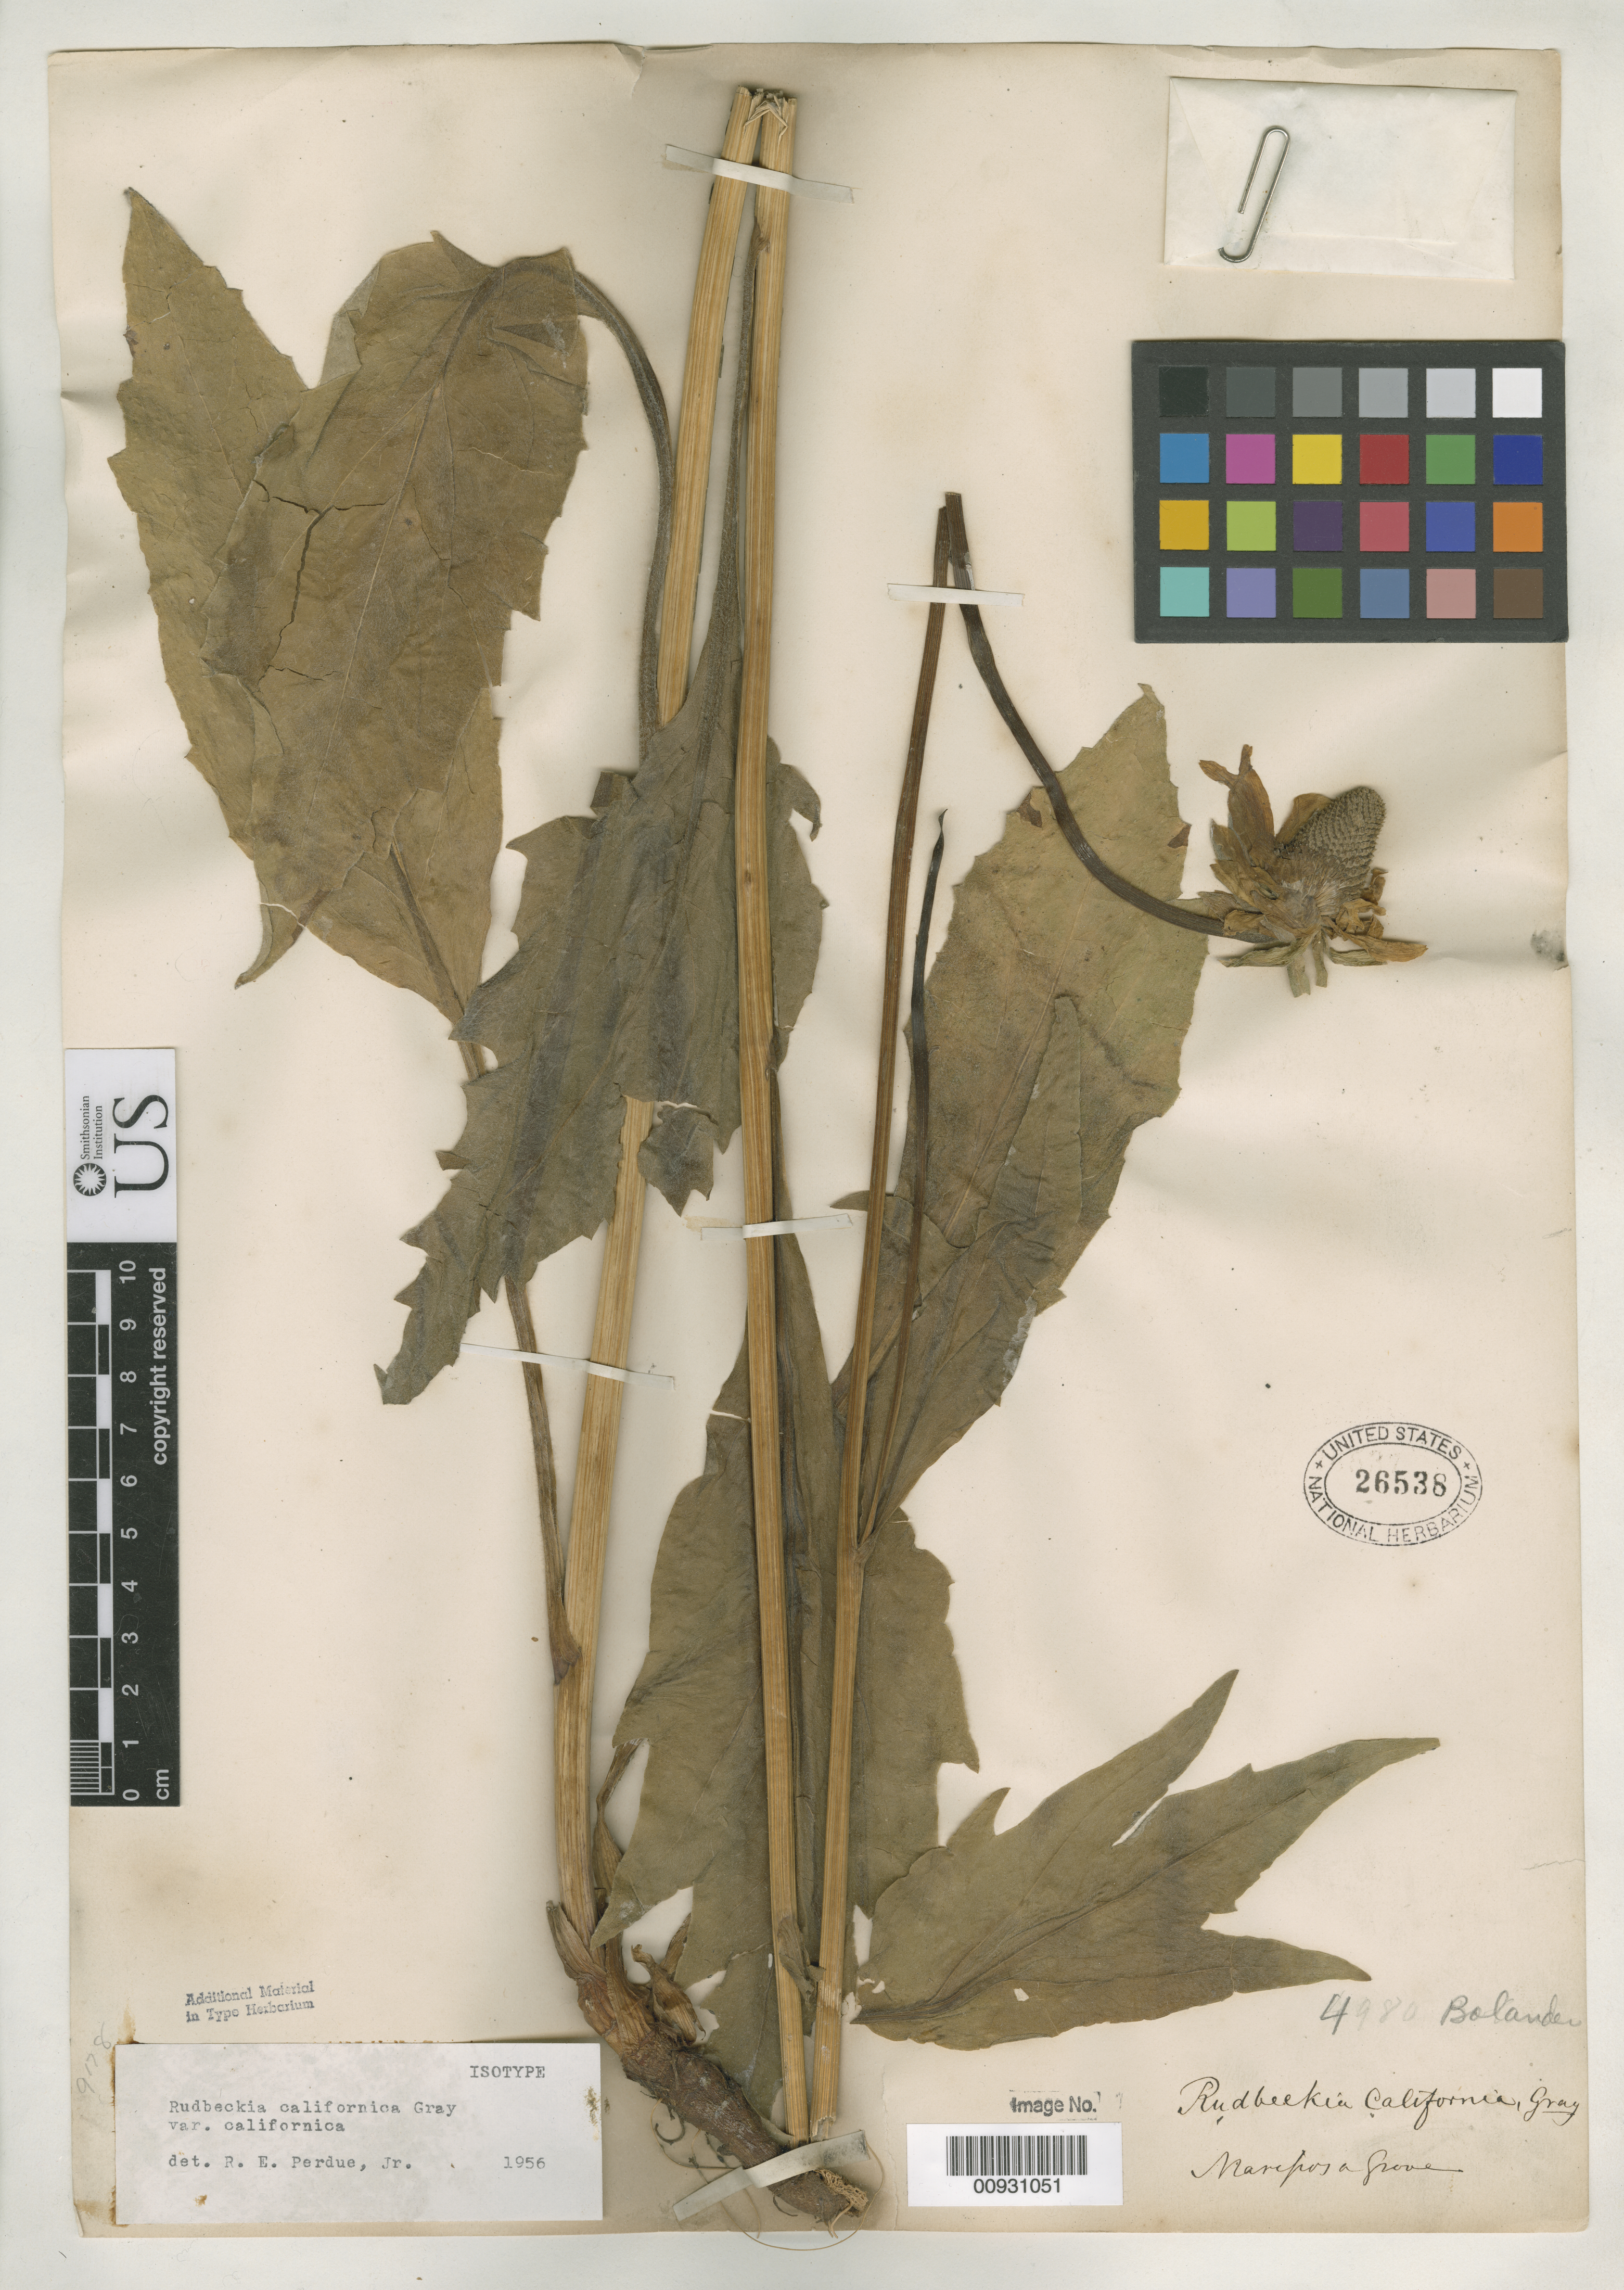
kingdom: Plantae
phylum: Tracheophyta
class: Magnoliopsida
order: Asterales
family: Asteraceae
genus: Rudbeckia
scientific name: Rudbeckia californica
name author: A. Gray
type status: Isotype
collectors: H. Bolander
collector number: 4980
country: United States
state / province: California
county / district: Mariposa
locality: Mariposa Grove.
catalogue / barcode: US 26538